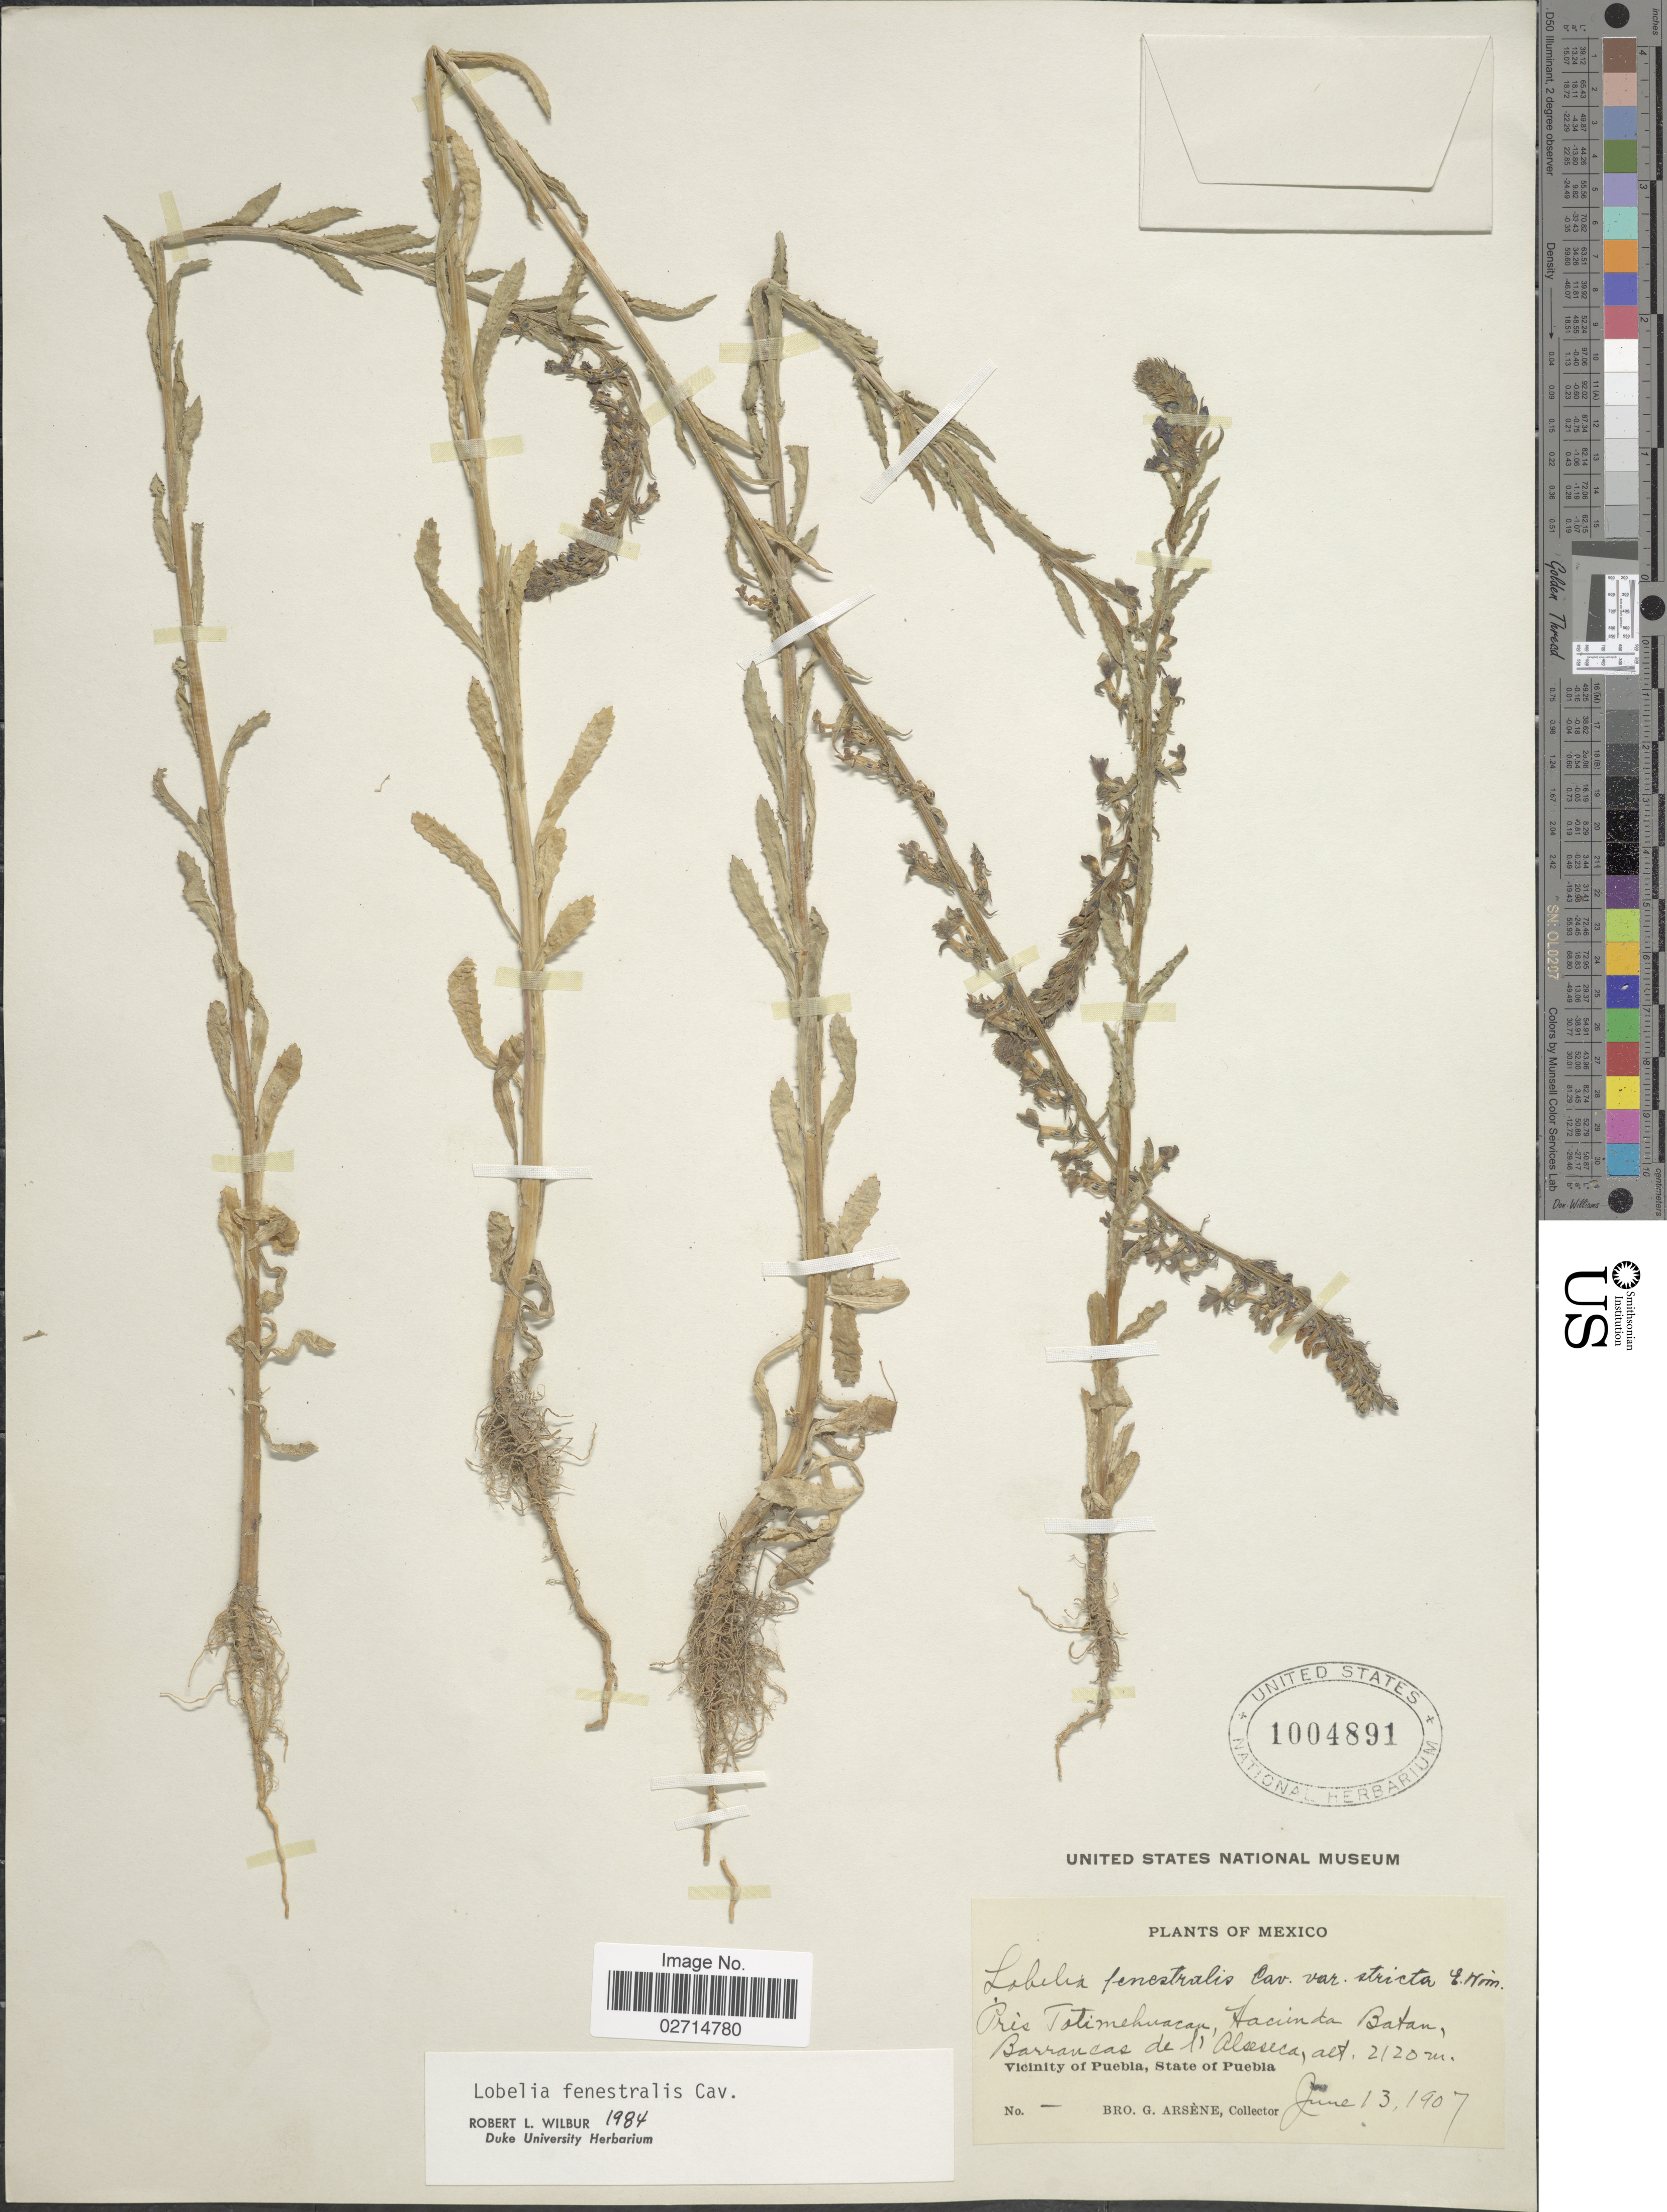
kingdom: Plantae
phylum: Tracheophyta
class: Magnoliopsida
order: Asterales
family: Campanulaceae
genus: Lobelia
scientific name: Lobelia fenestralis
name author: Cav.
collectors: Bro. G. Arsène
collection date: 1907-06-13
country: Mexico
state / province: Puebla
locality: Pres Totimehuacan, Hacienda Batan, Barrancas de l'Alseseca. Vicinity of Puebla.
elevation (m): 2120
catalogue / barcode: US 1004891